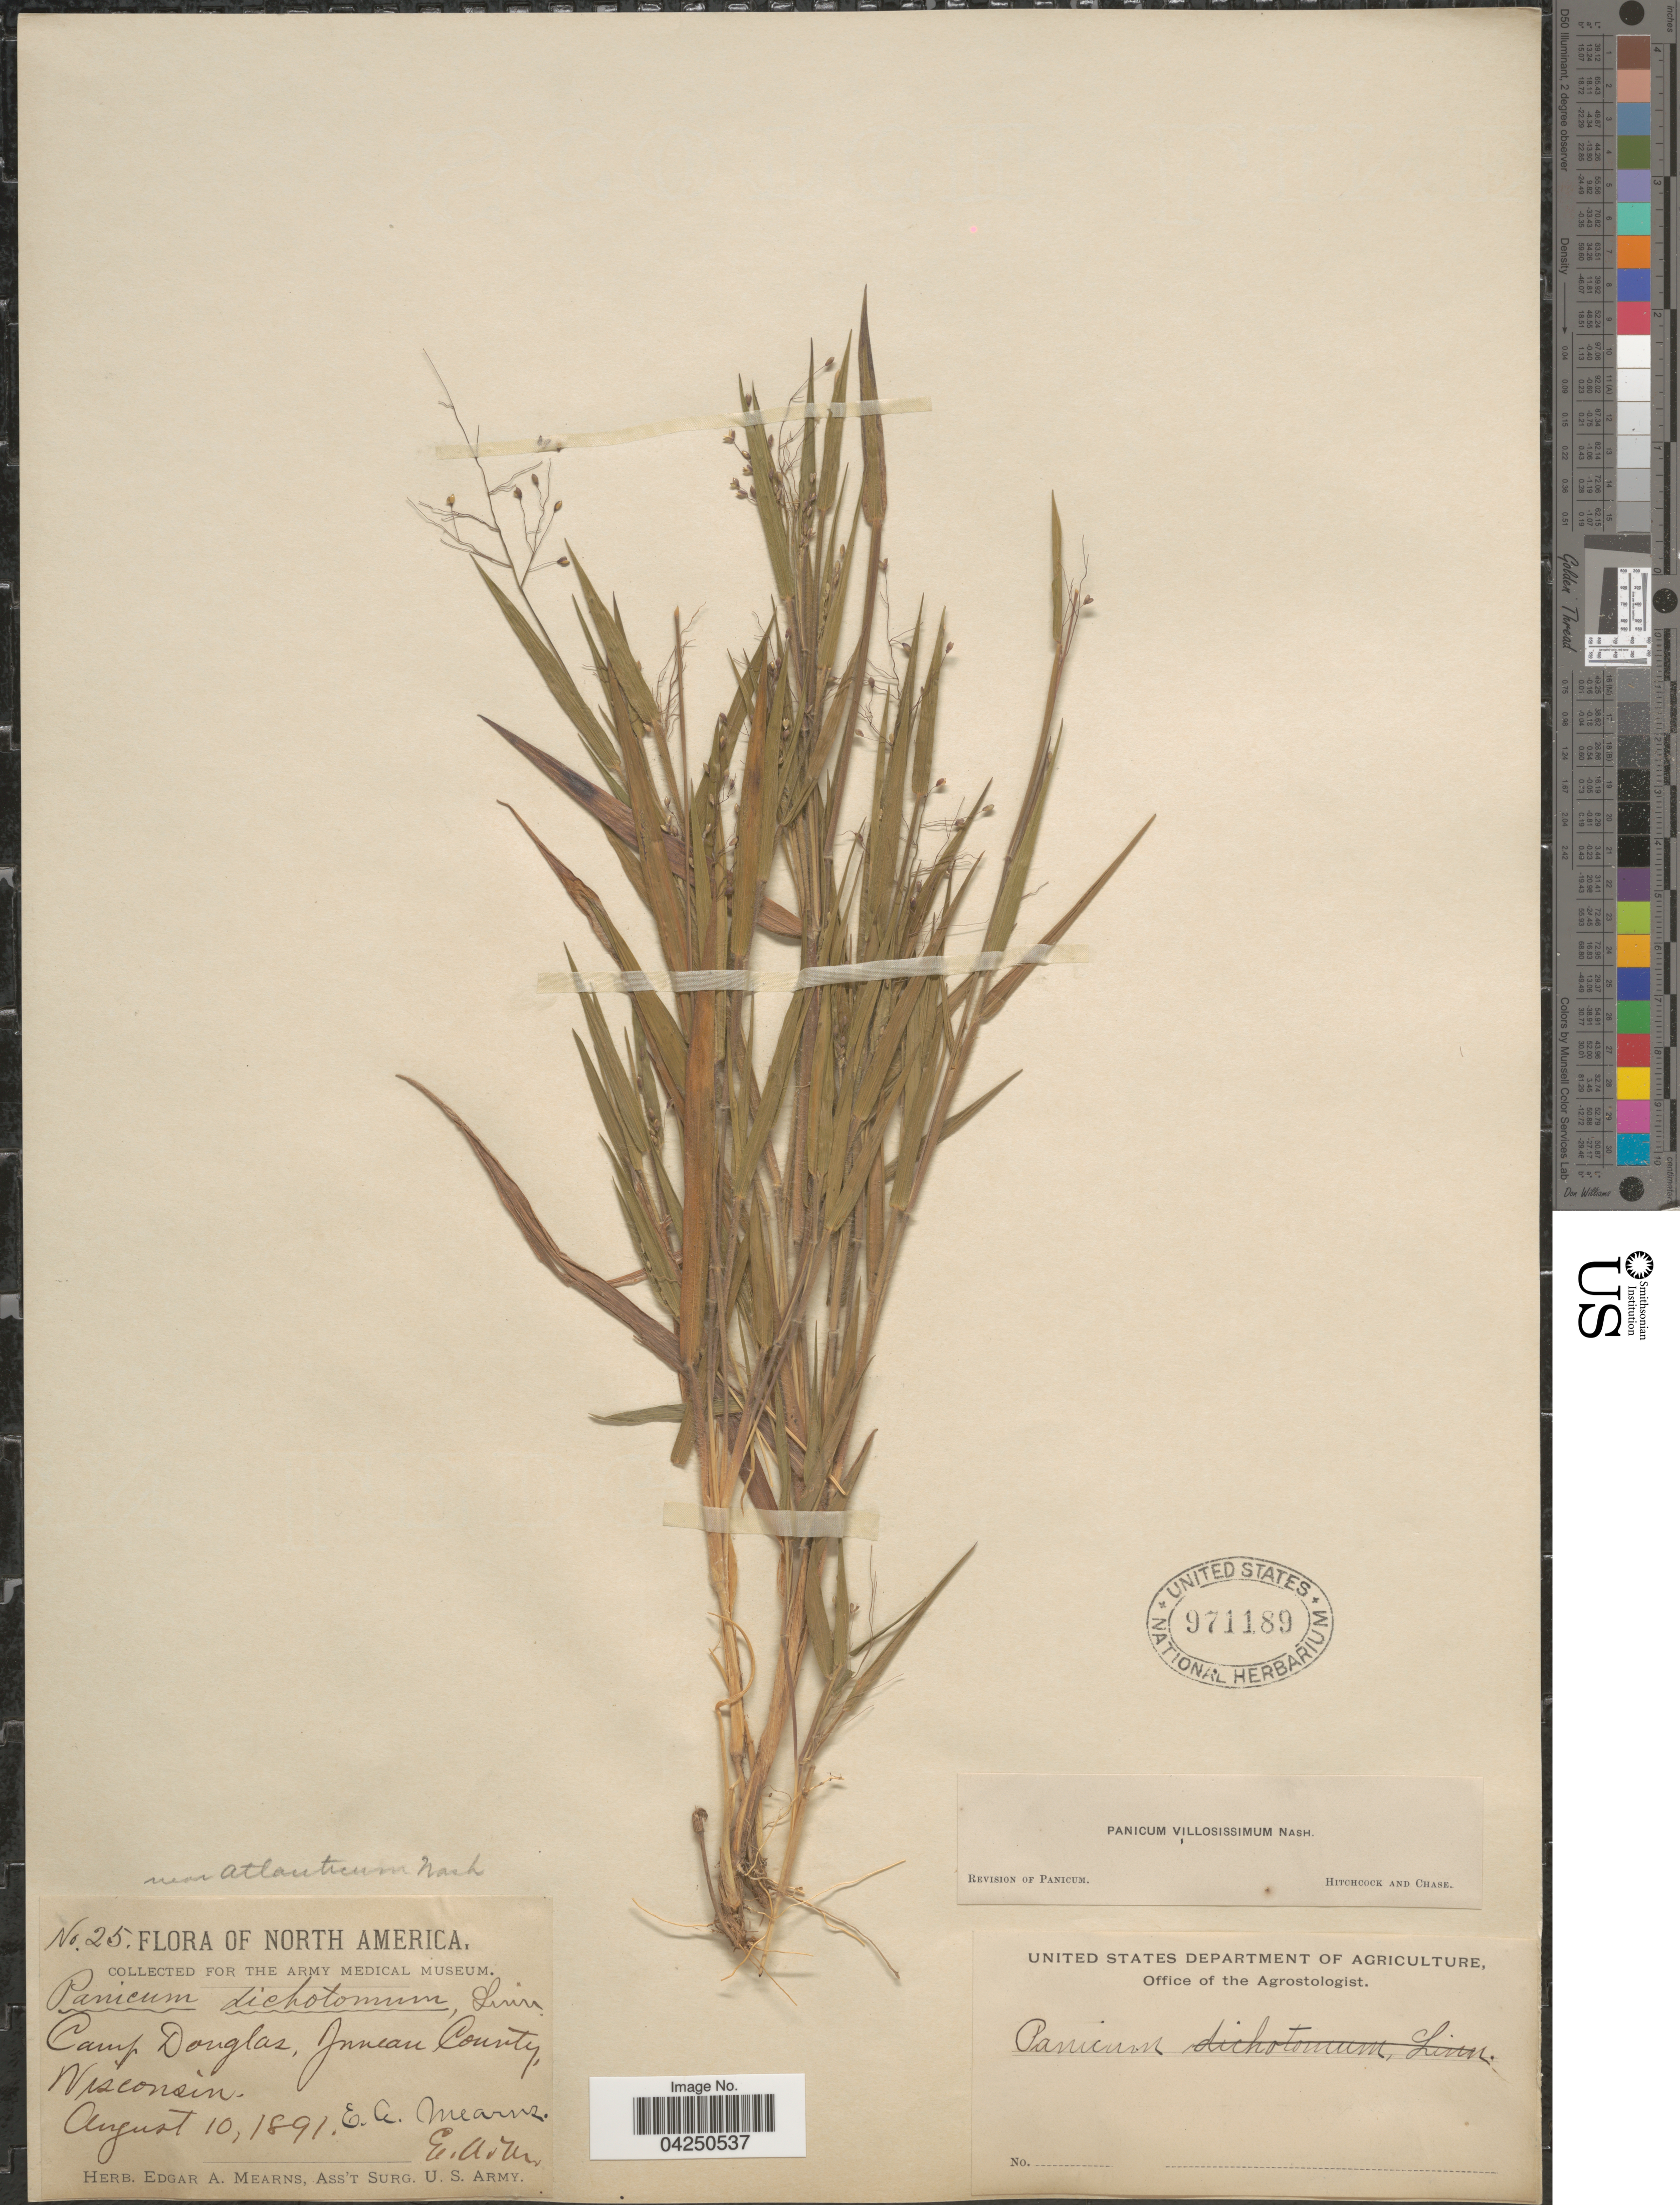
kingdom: Plantae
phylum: Tracheophyta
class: Liliopsida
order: Poales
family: Poaceae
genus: Dichanthelium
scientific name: Dichanthelium acuminatum var. acuminatum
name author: (Sw.) Gould & C.A. Clark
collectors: E. A. Mearns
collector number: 25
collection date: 1891-08-10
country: United States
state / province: Wisconsin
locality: Camp Douglas, Juneau County.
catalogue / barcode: US 971189